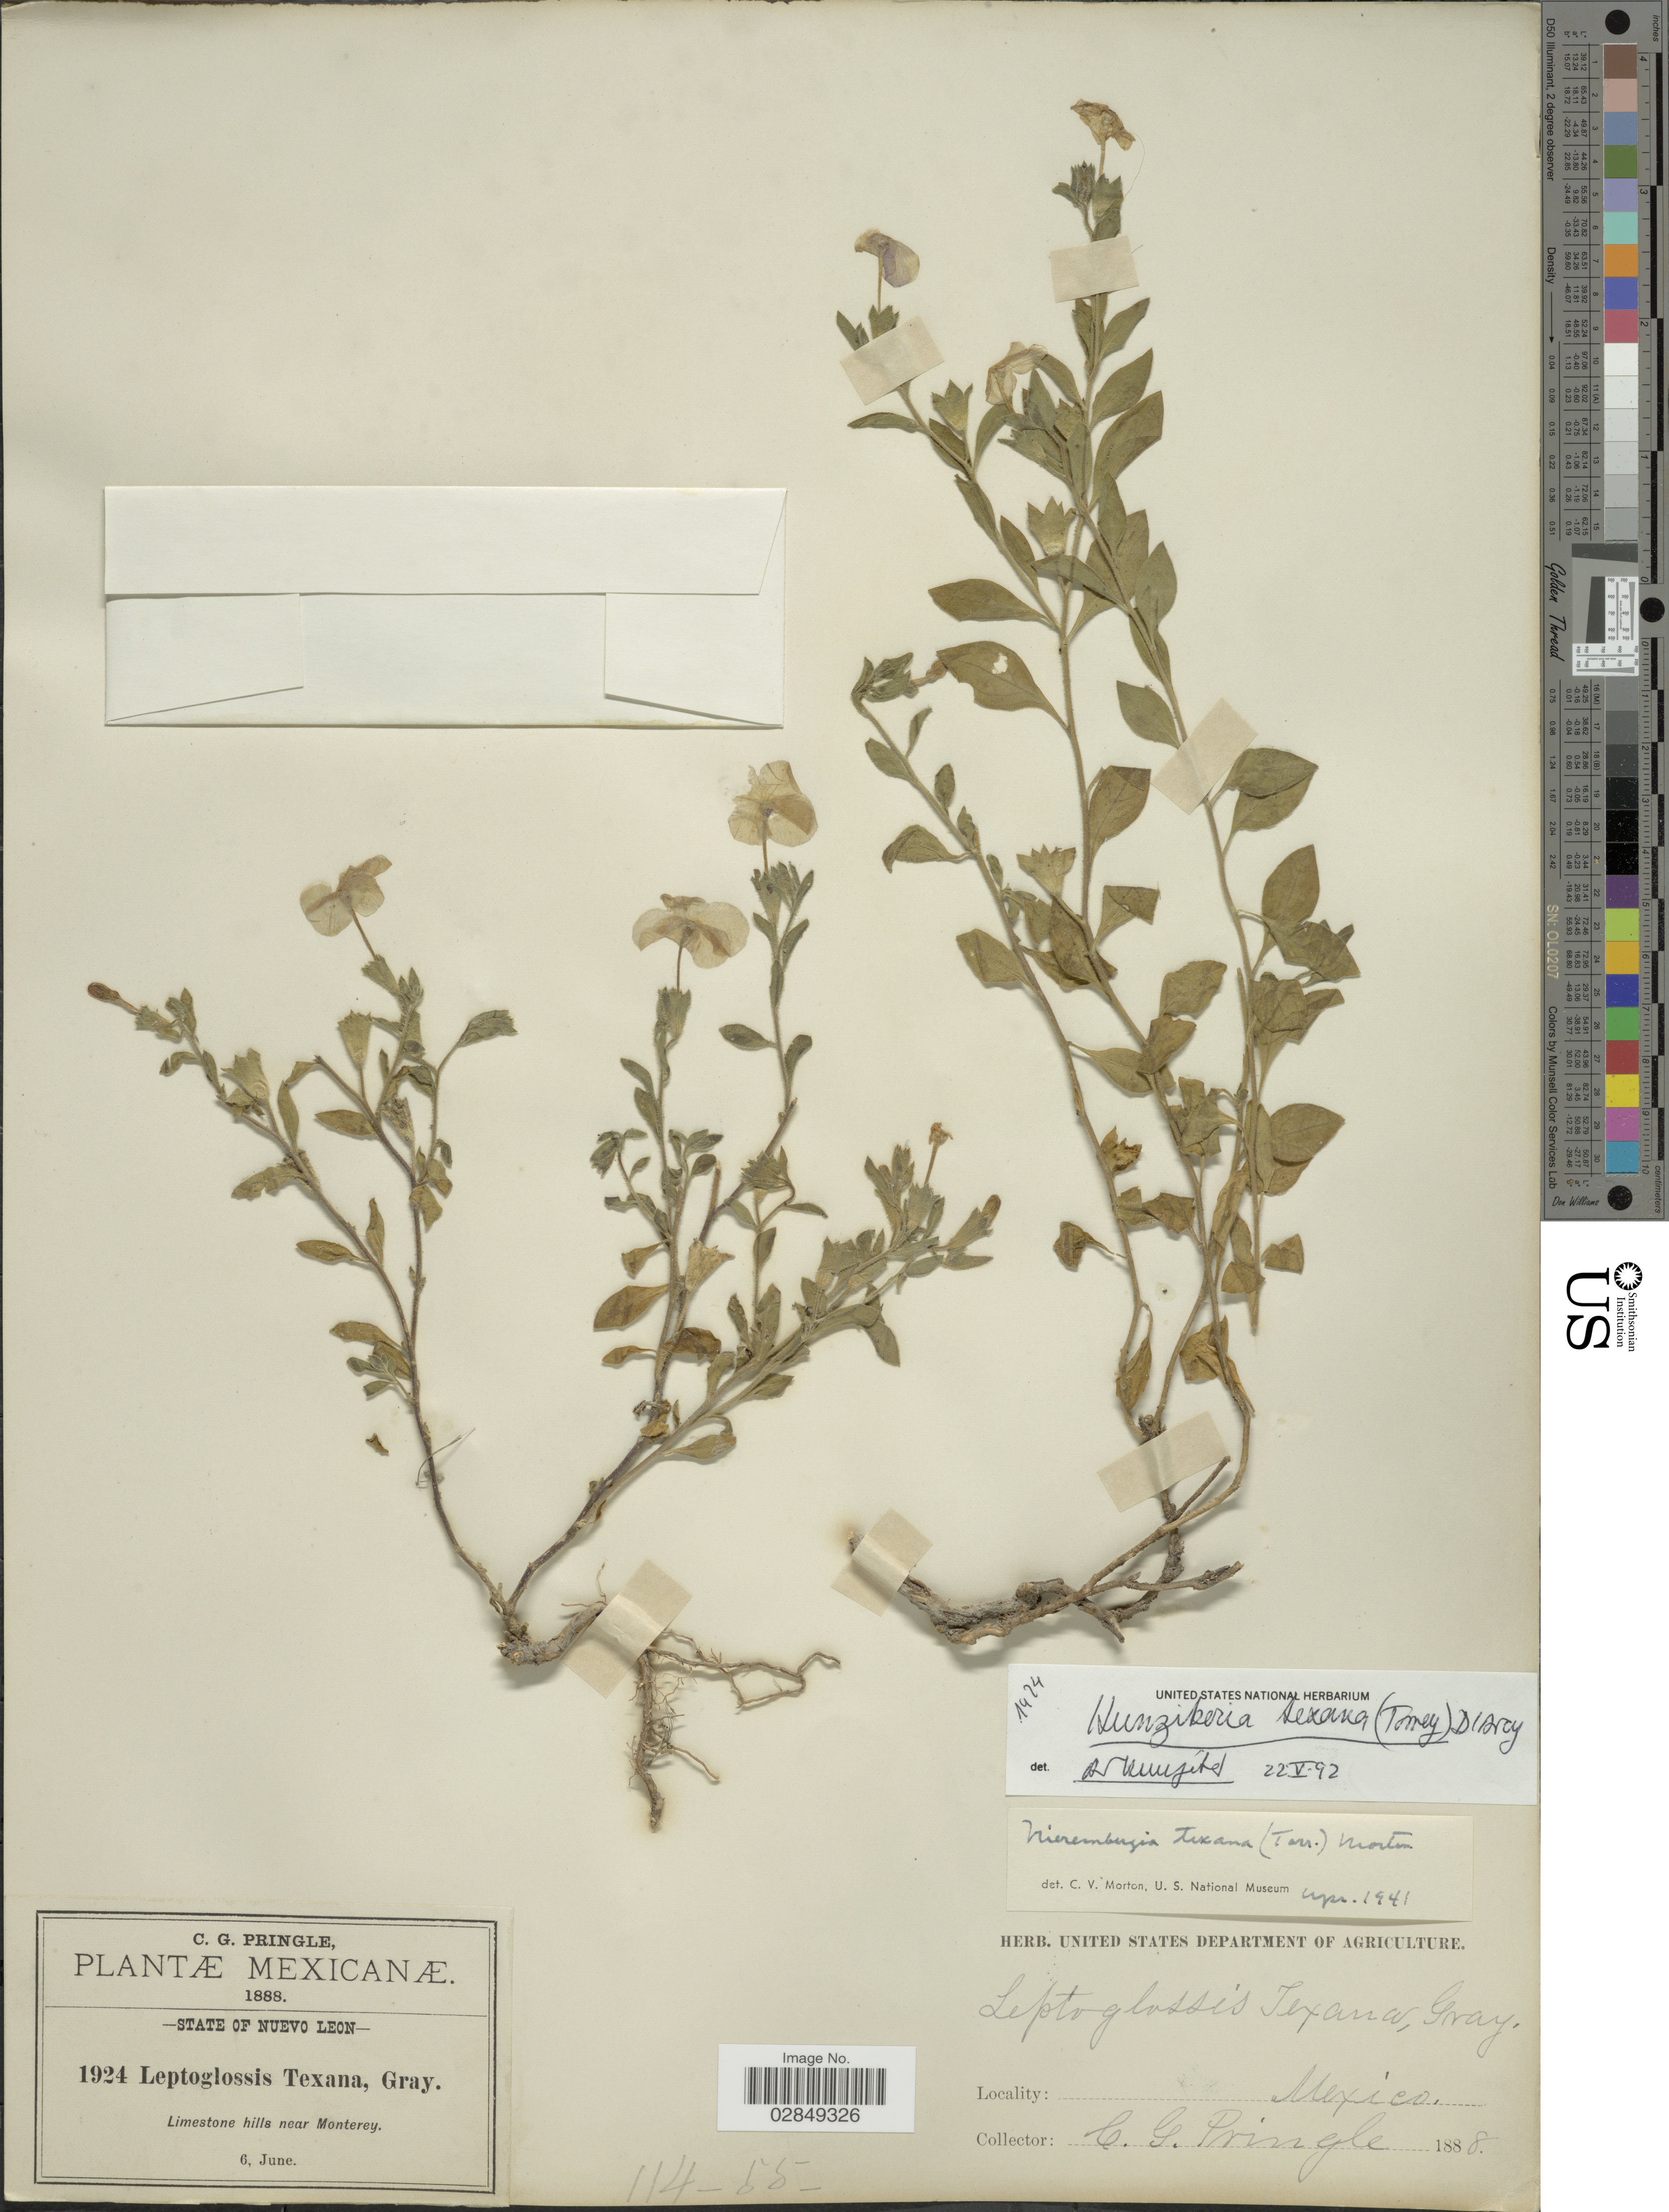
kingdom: Plantae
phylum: Tracheophyta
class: Magnoliopsida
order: Solanales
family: Solanaceae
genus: Hunzikeria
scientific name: Hunzikeria texana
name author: (Torr.) D'Arcy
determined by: Hunziker, A. T.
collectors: C. G. Pringle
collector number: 1924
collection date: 1888-06-06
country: Mexico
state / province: Nuevo León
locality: Limestone hills near Monterey.